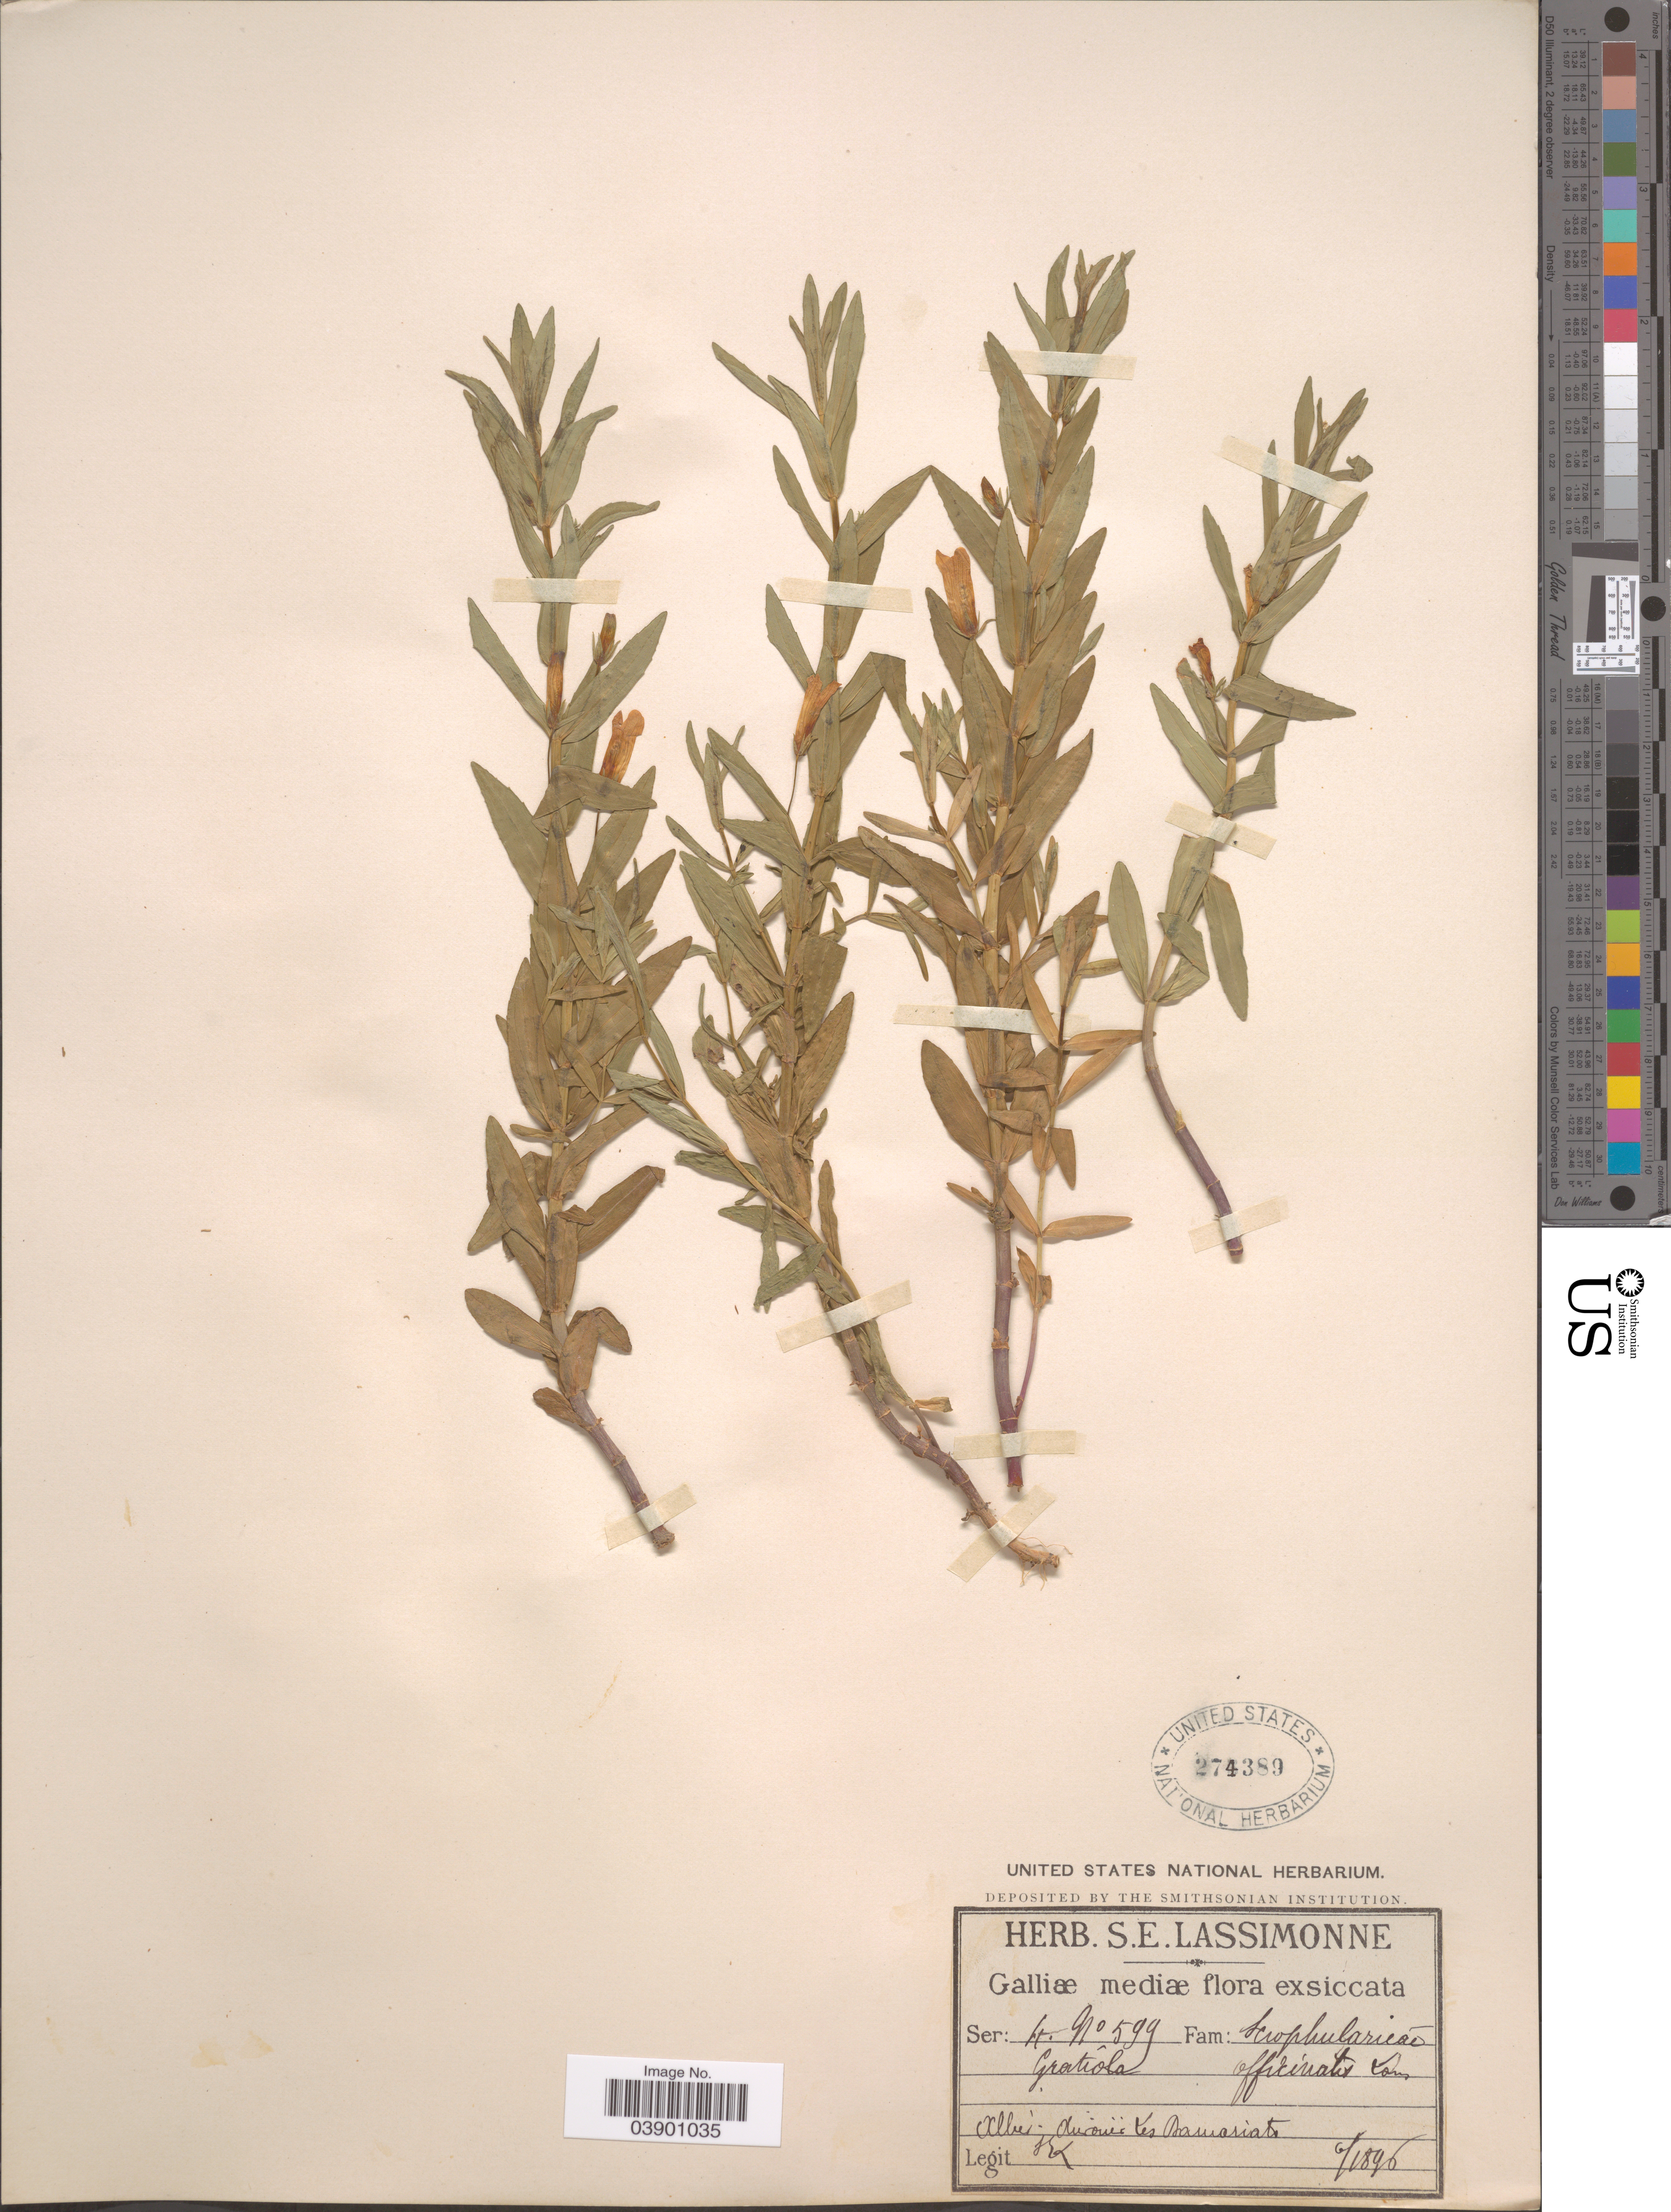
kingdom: Plantae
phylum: Tracheophyta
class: Magnoliopsida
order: Lamiales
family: Plantaginaceae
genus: Gratiola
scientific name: Gratiola officinalis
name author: L.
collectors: S. Lassimonne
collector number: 599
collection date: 1896-06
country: France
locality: Allier - Aurouër Les Damariats.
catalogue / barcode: US 274389